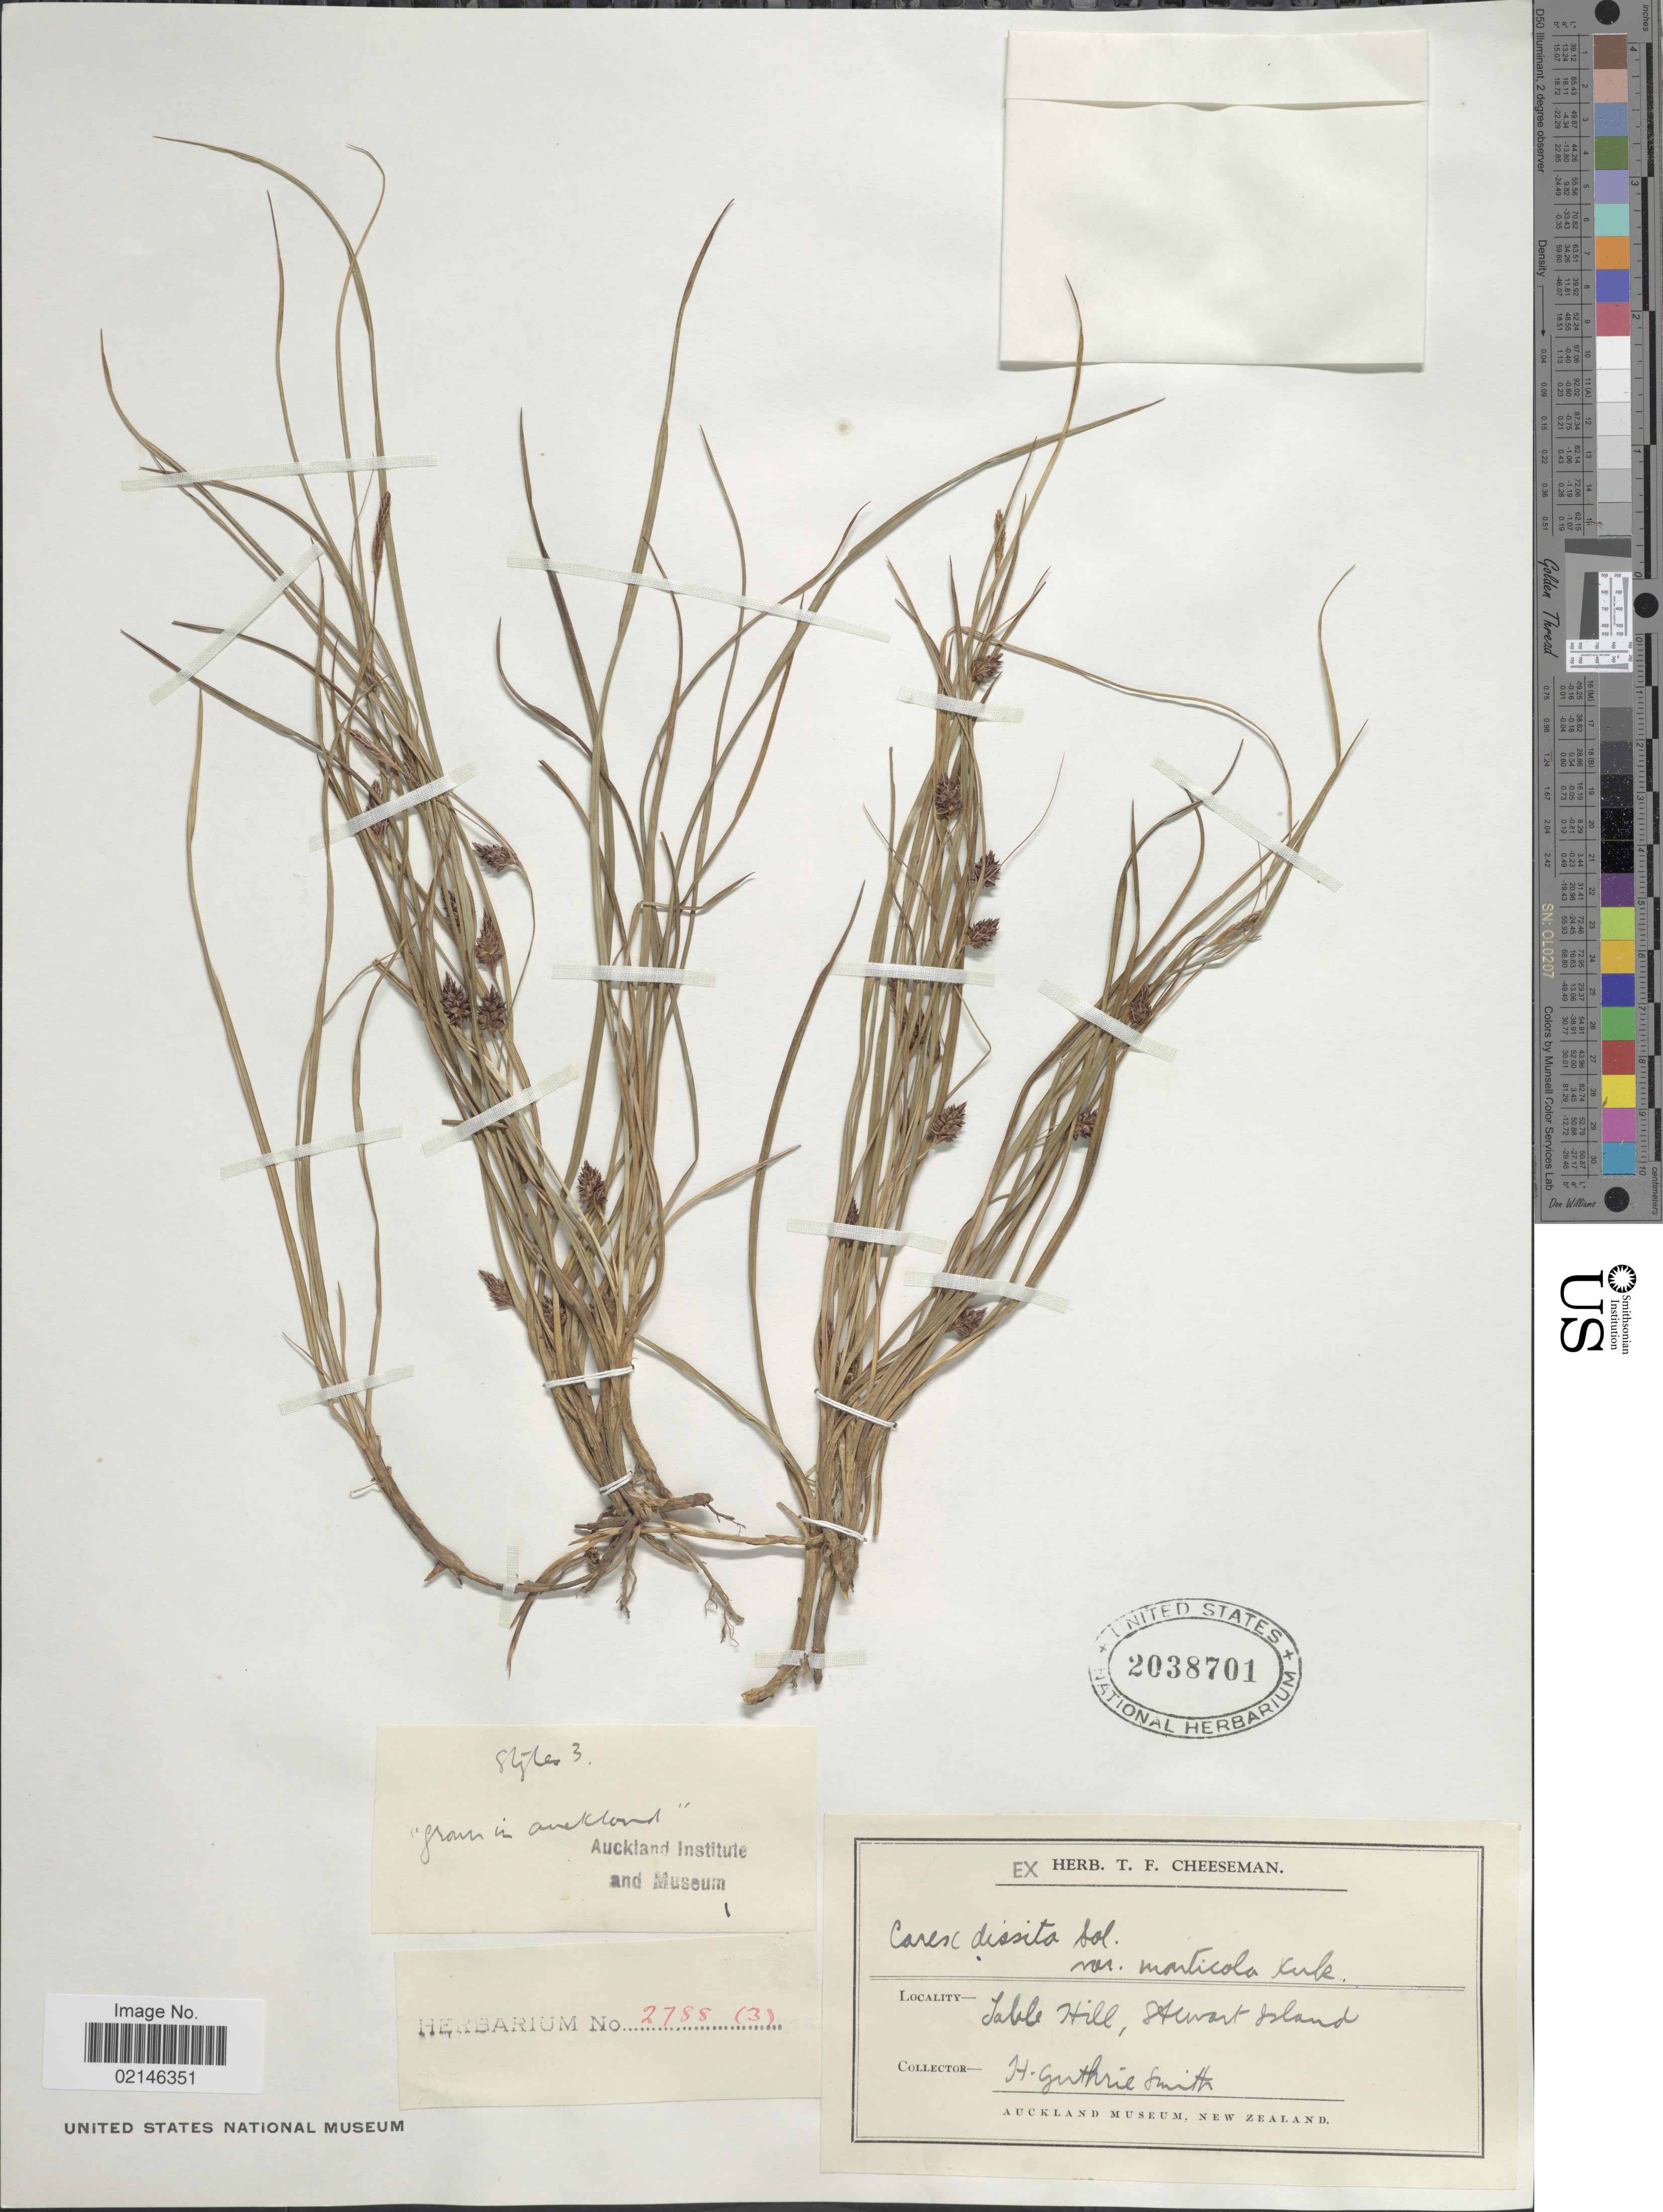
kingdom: Plantae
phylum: Tracheophyta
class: Liliopsida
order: Poales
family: Cyperaceae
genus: Carex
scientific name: Carex dissita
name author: Sol. ex Boott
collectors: H. Guthrie-Smith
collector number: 2788 (3)?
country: New Zealand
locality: Table Hill, Stewart Island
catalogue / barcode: US 2038701